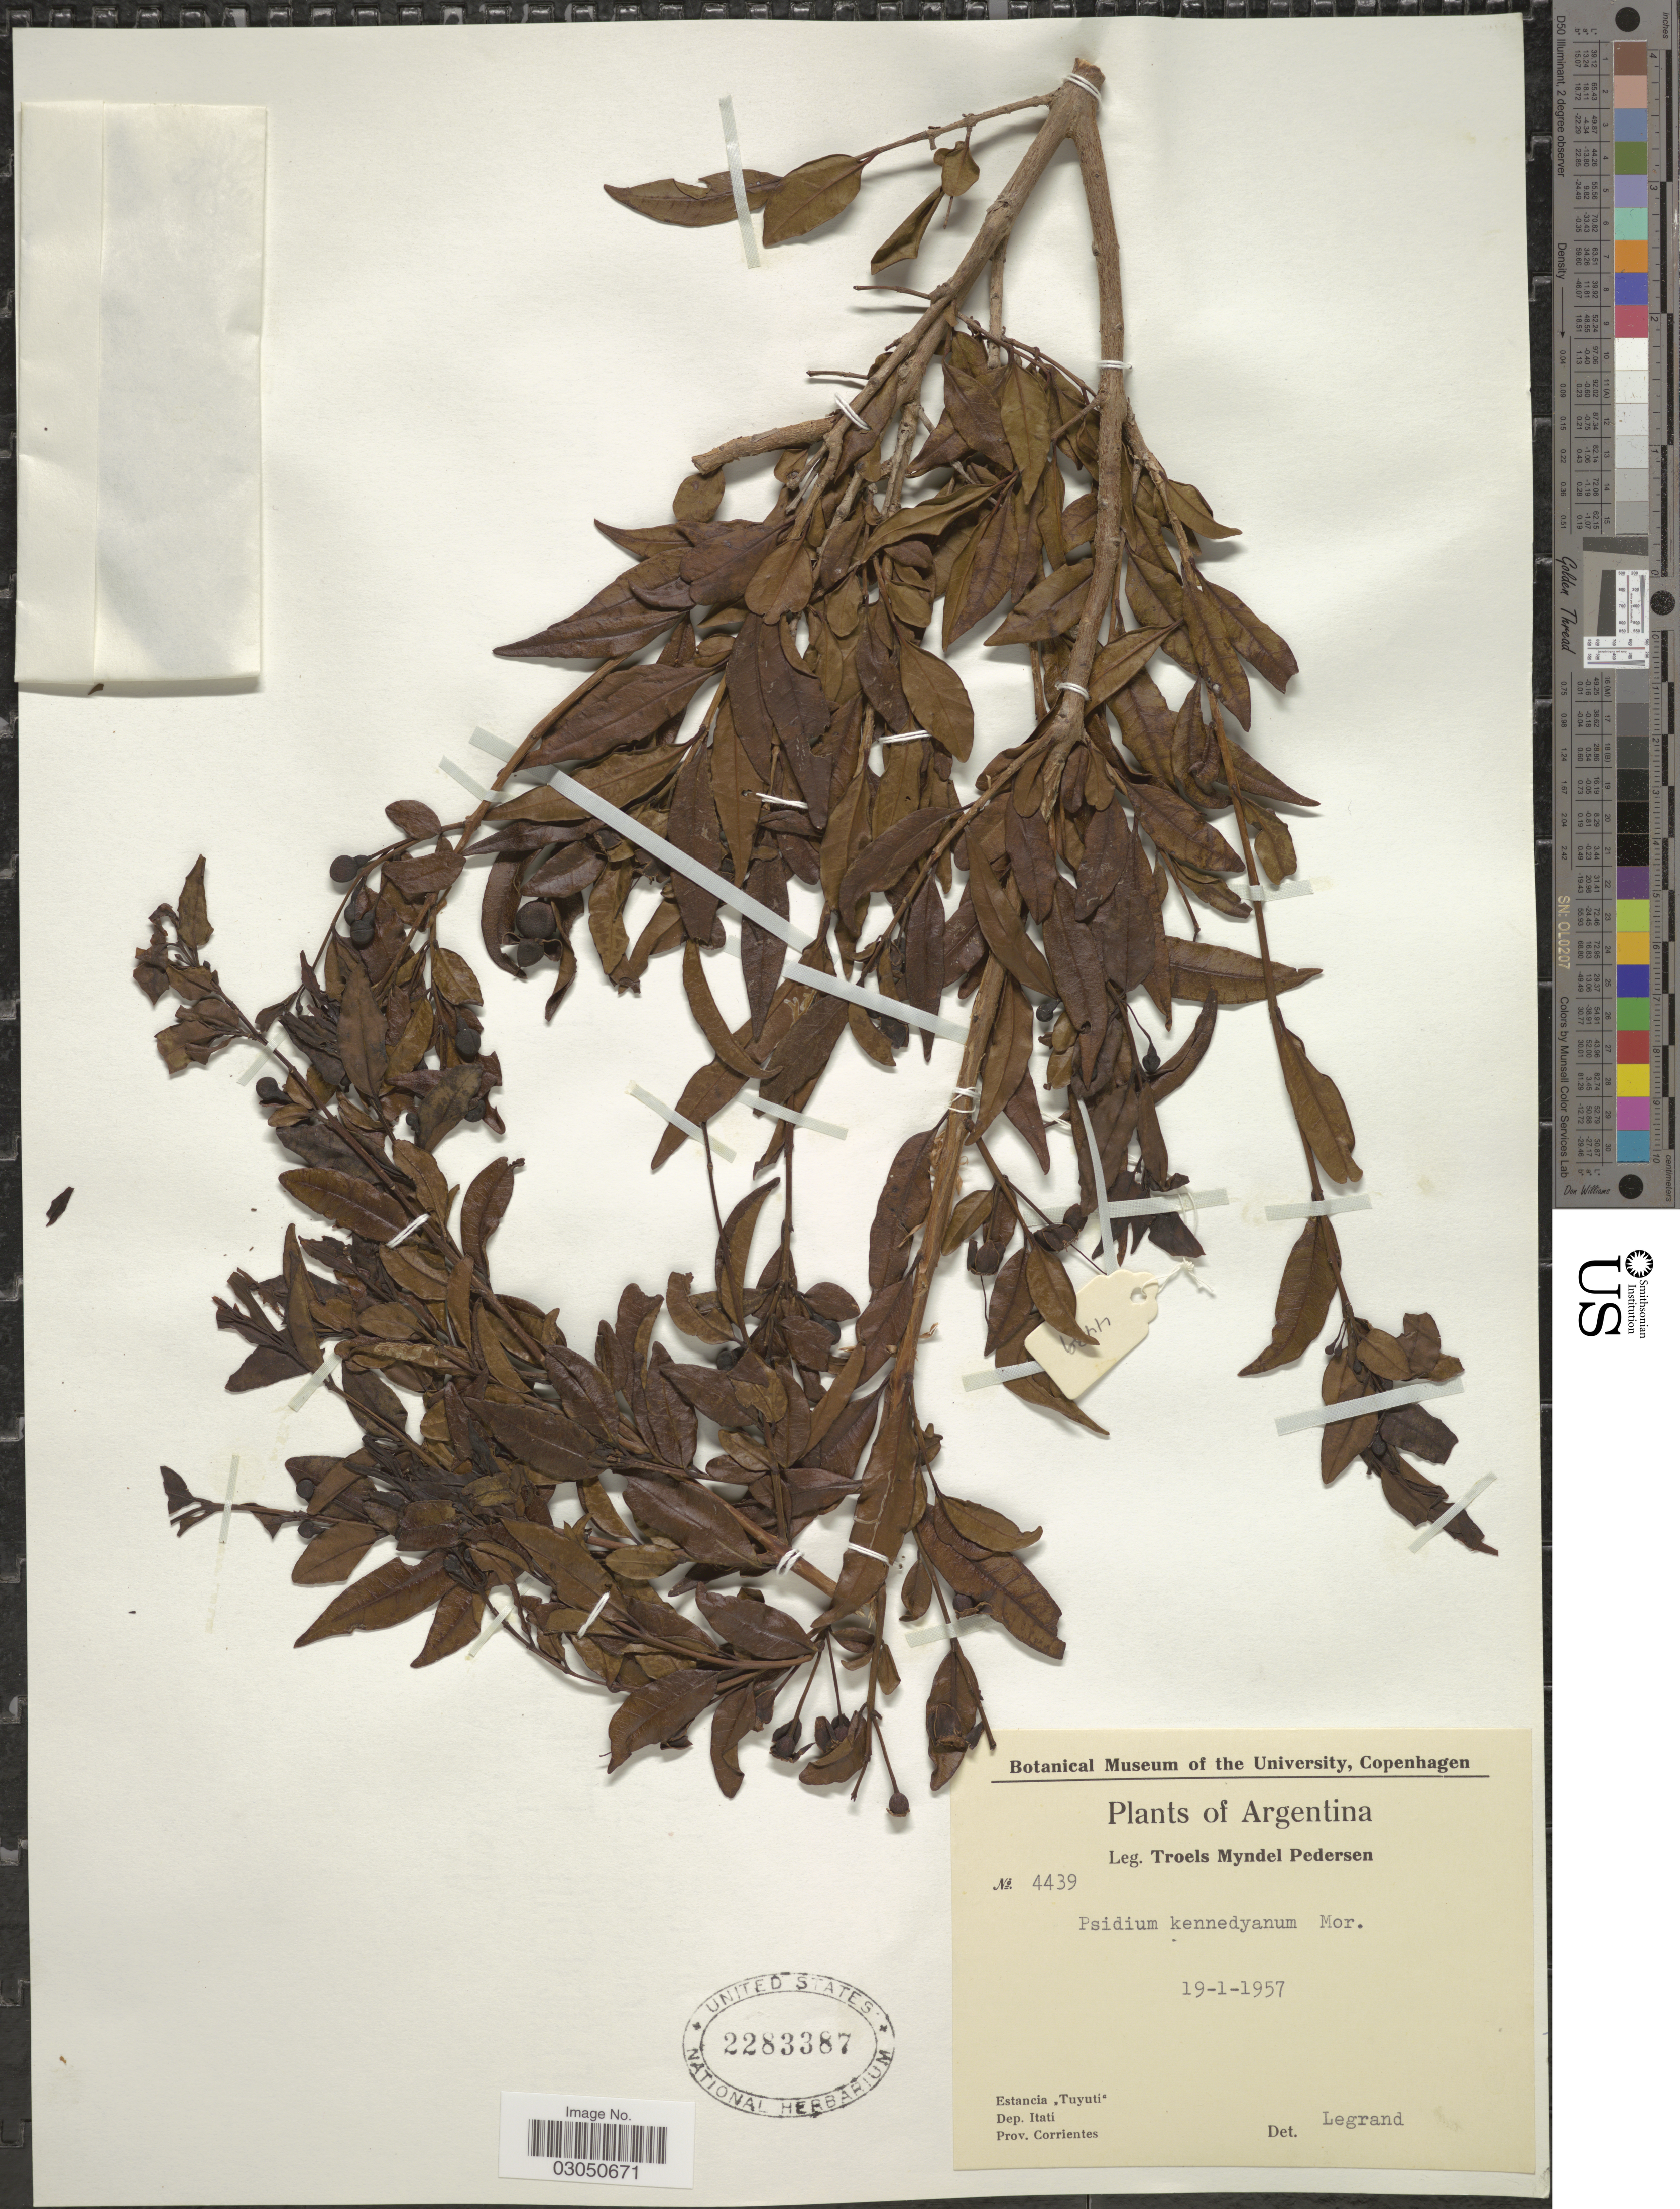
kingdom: Plantae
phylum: Tracheophyta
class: Magnoliopsida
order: Myrtales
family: Myrtaceae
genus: Psidium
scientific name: Psidium kennedyanum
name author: Morong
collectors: T. Pederson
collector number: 4439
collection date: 1957-01-19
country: Argentina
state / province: Corrientes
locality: Estancia "Tuyutí", Dep. Itatí.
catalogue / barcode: US 2283387